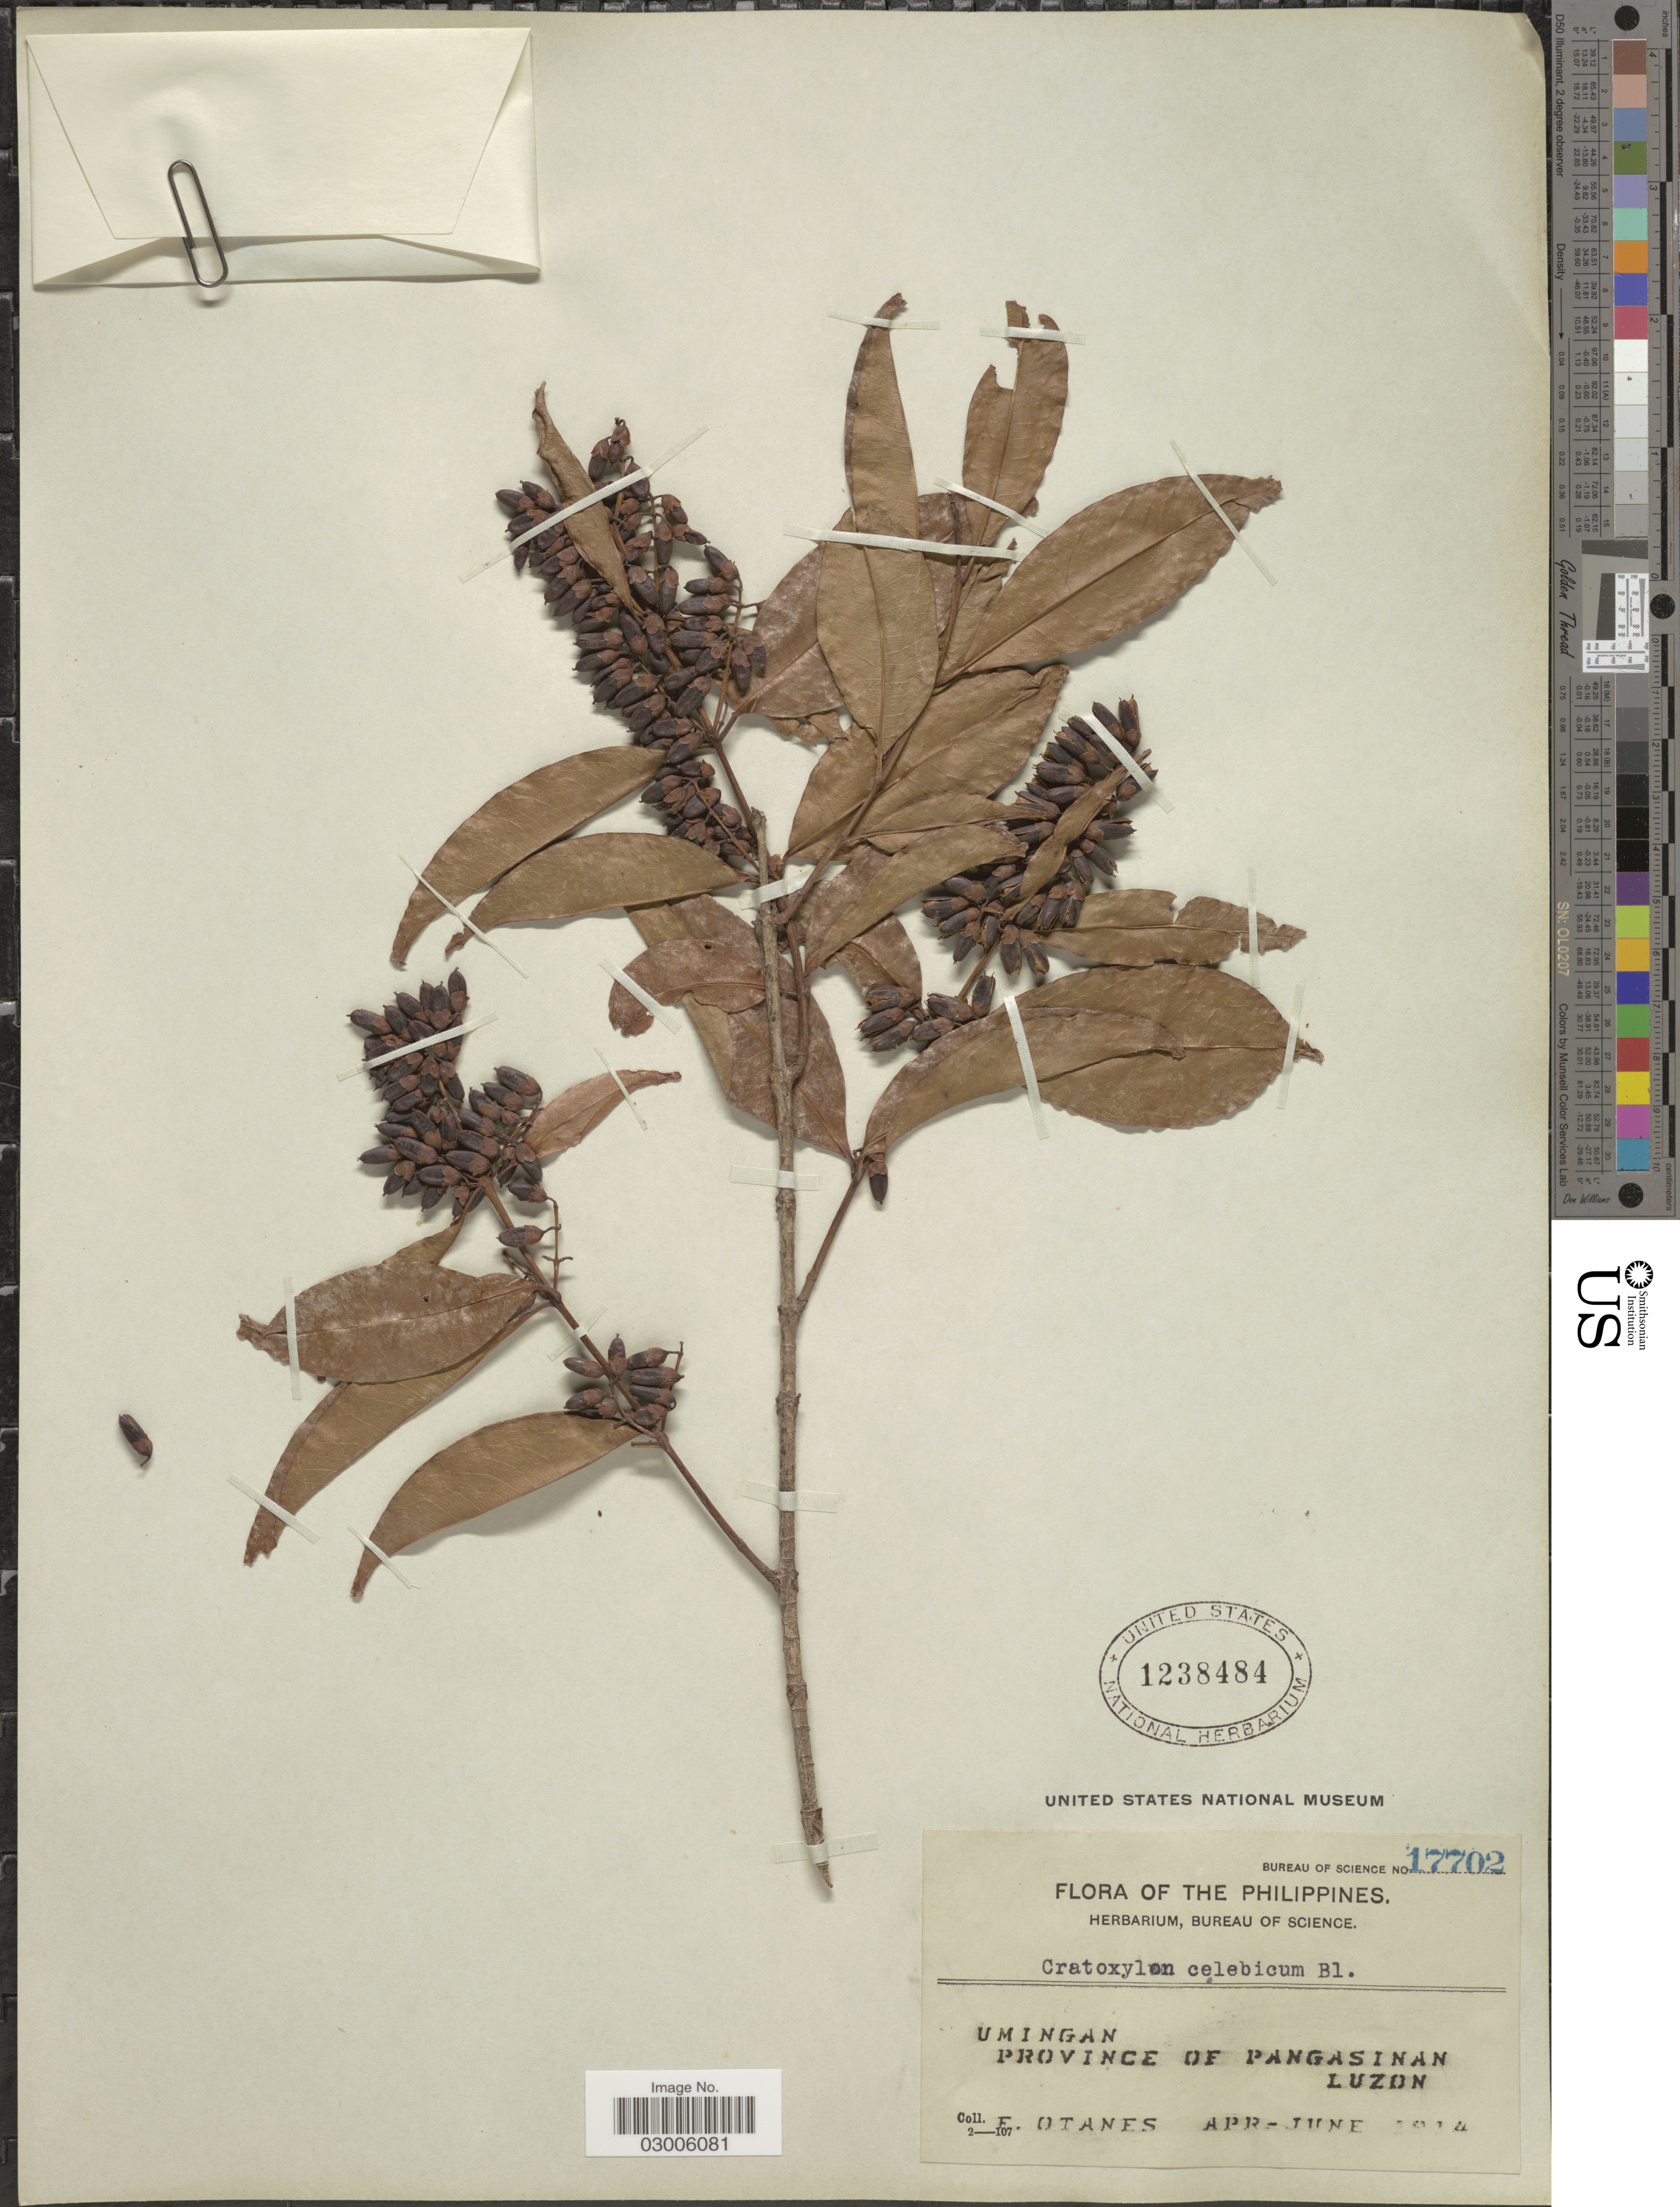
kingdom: Plantae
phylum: Tracheophyta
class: Magnoliopsida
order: Malpighiales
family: Hypericaceae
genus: Cratoxylum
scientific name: Cratoxylum celebicum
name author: Blume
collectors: F. Q. Otanes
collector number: Bureau of Science 17702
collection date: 1914-04/1914-06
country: Philippines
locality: Umingan. Province of Pangasinan, Luzon.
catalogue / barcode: US 1238484